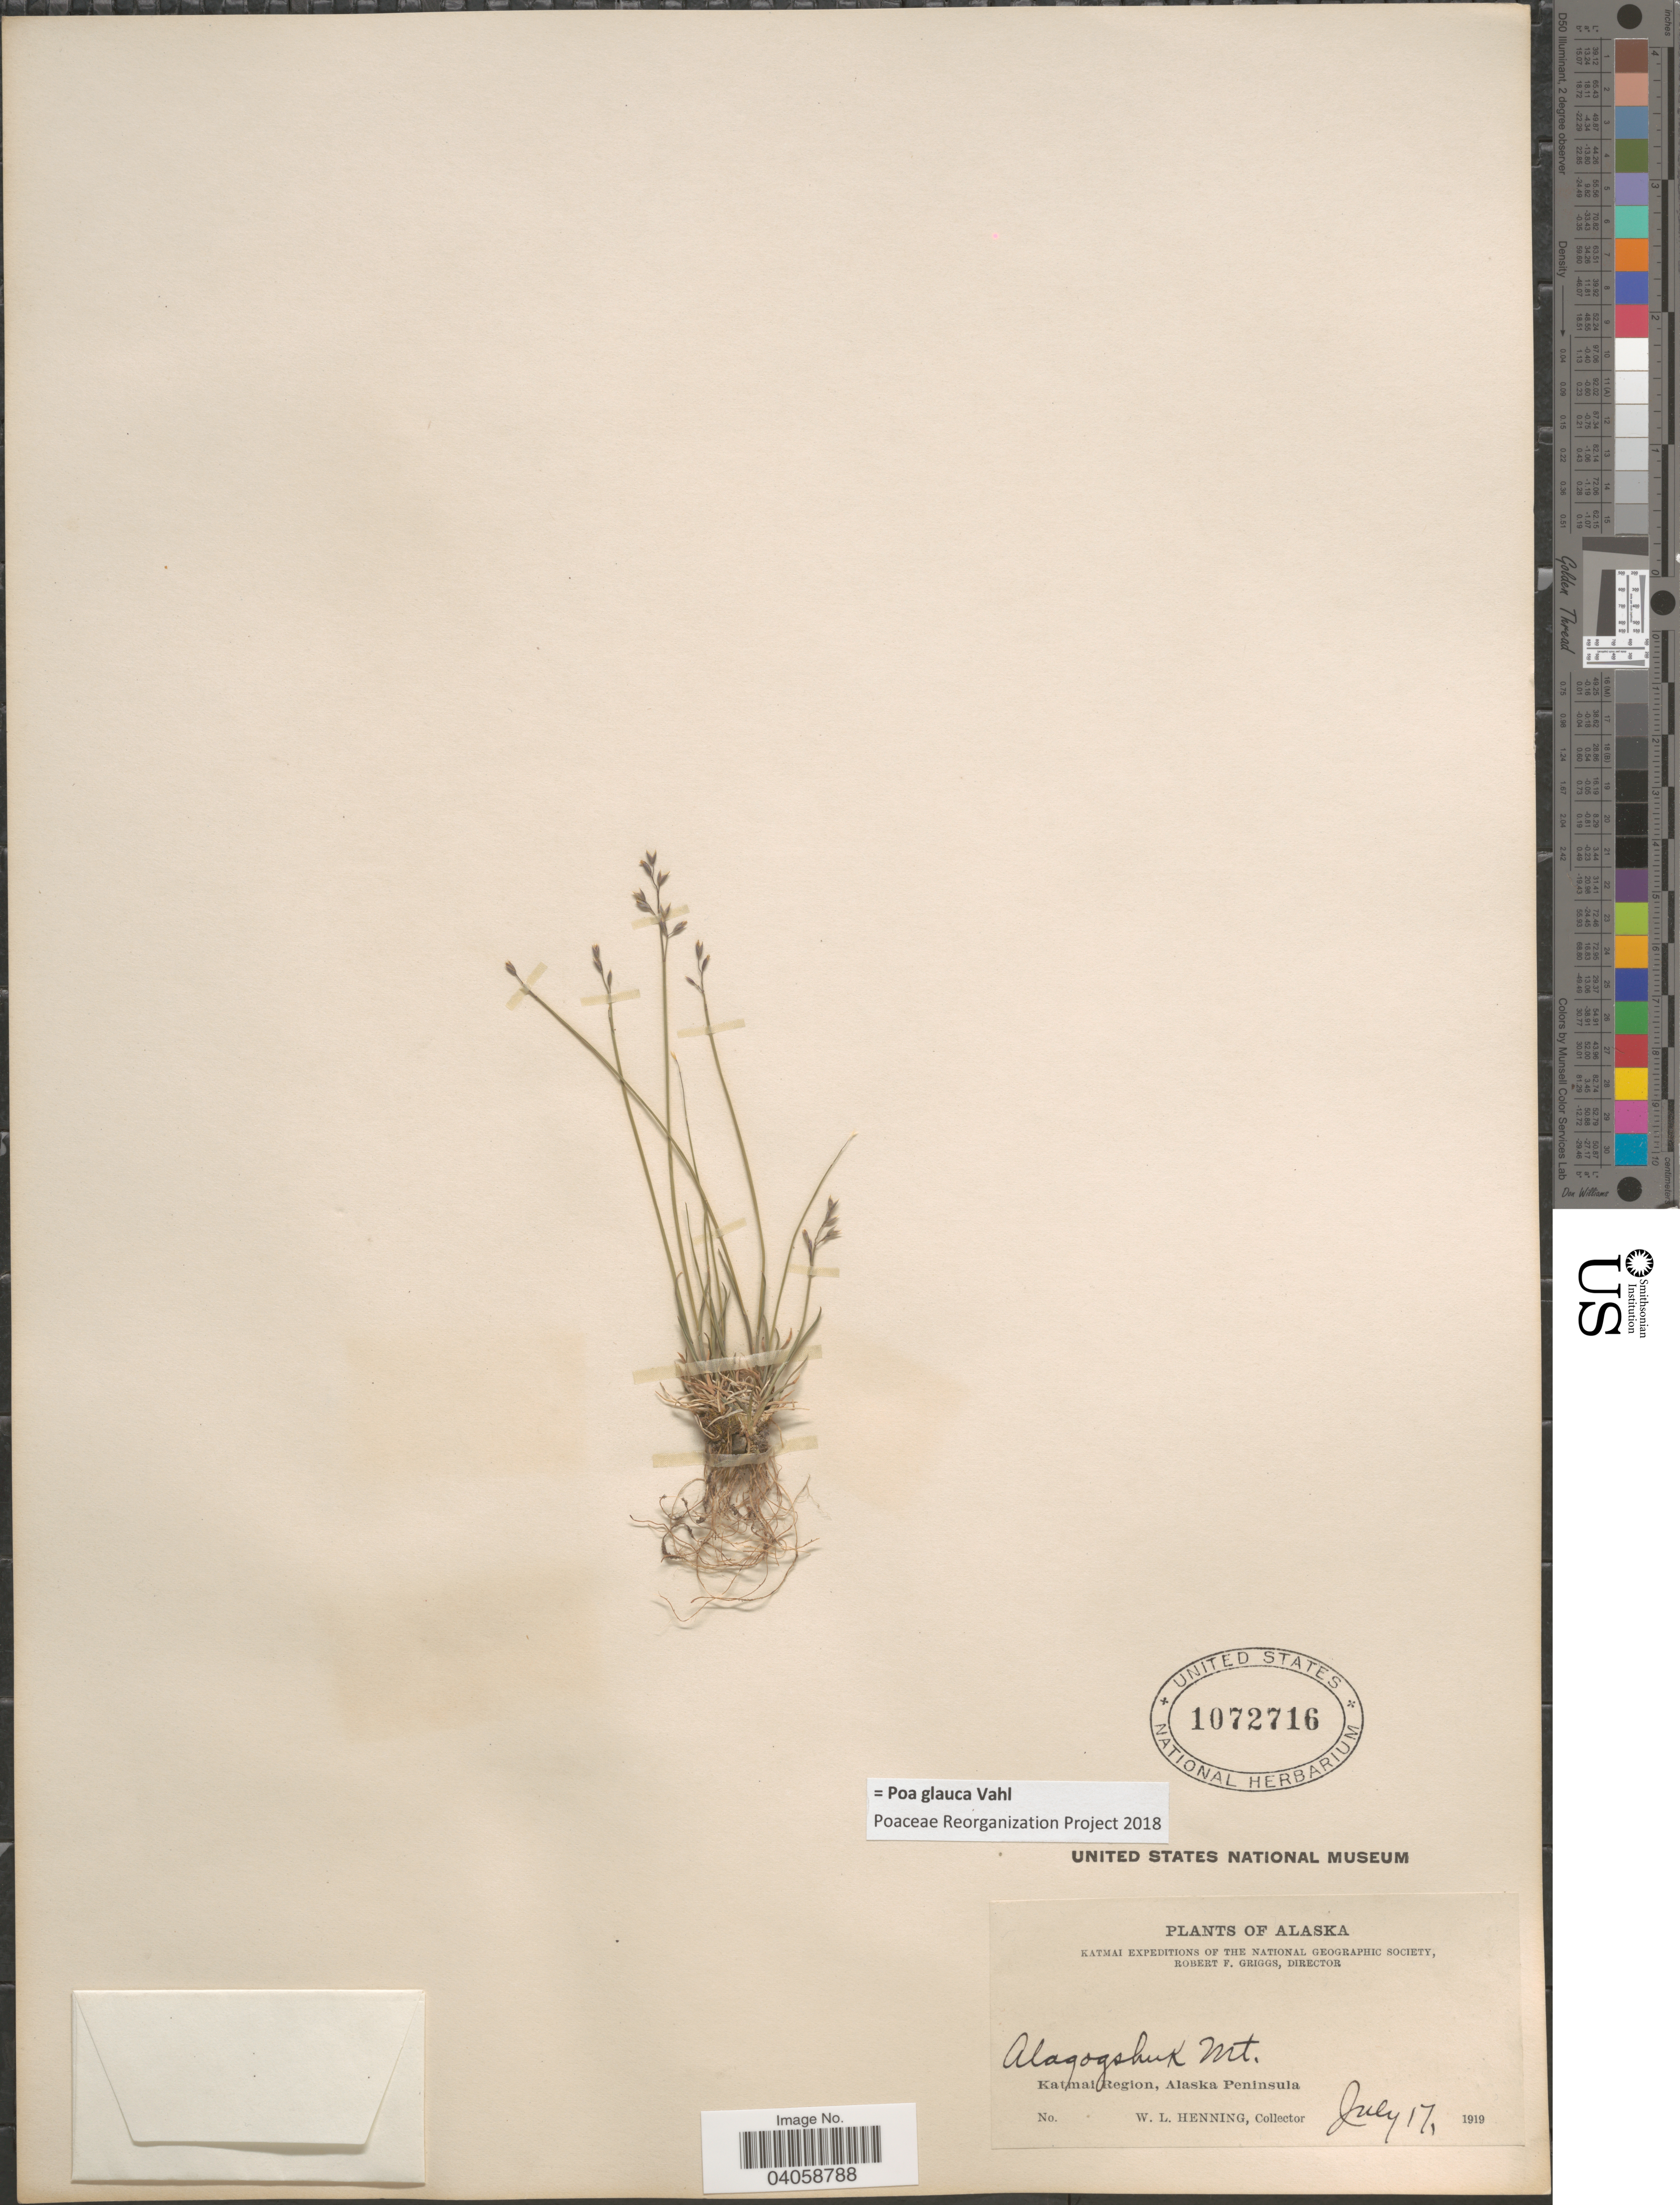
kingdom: Plantae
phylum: Tracheophyta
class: Liliopsida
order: Poales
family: Poaceae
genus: Poa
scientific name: Poa glauca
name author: Vahl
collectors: W. Henning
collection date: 1919-07-17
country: United States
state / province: Alaska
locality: Alagogshuk Mt. Katmai Region, Alaska Peninsula.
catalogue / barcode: US 1072716